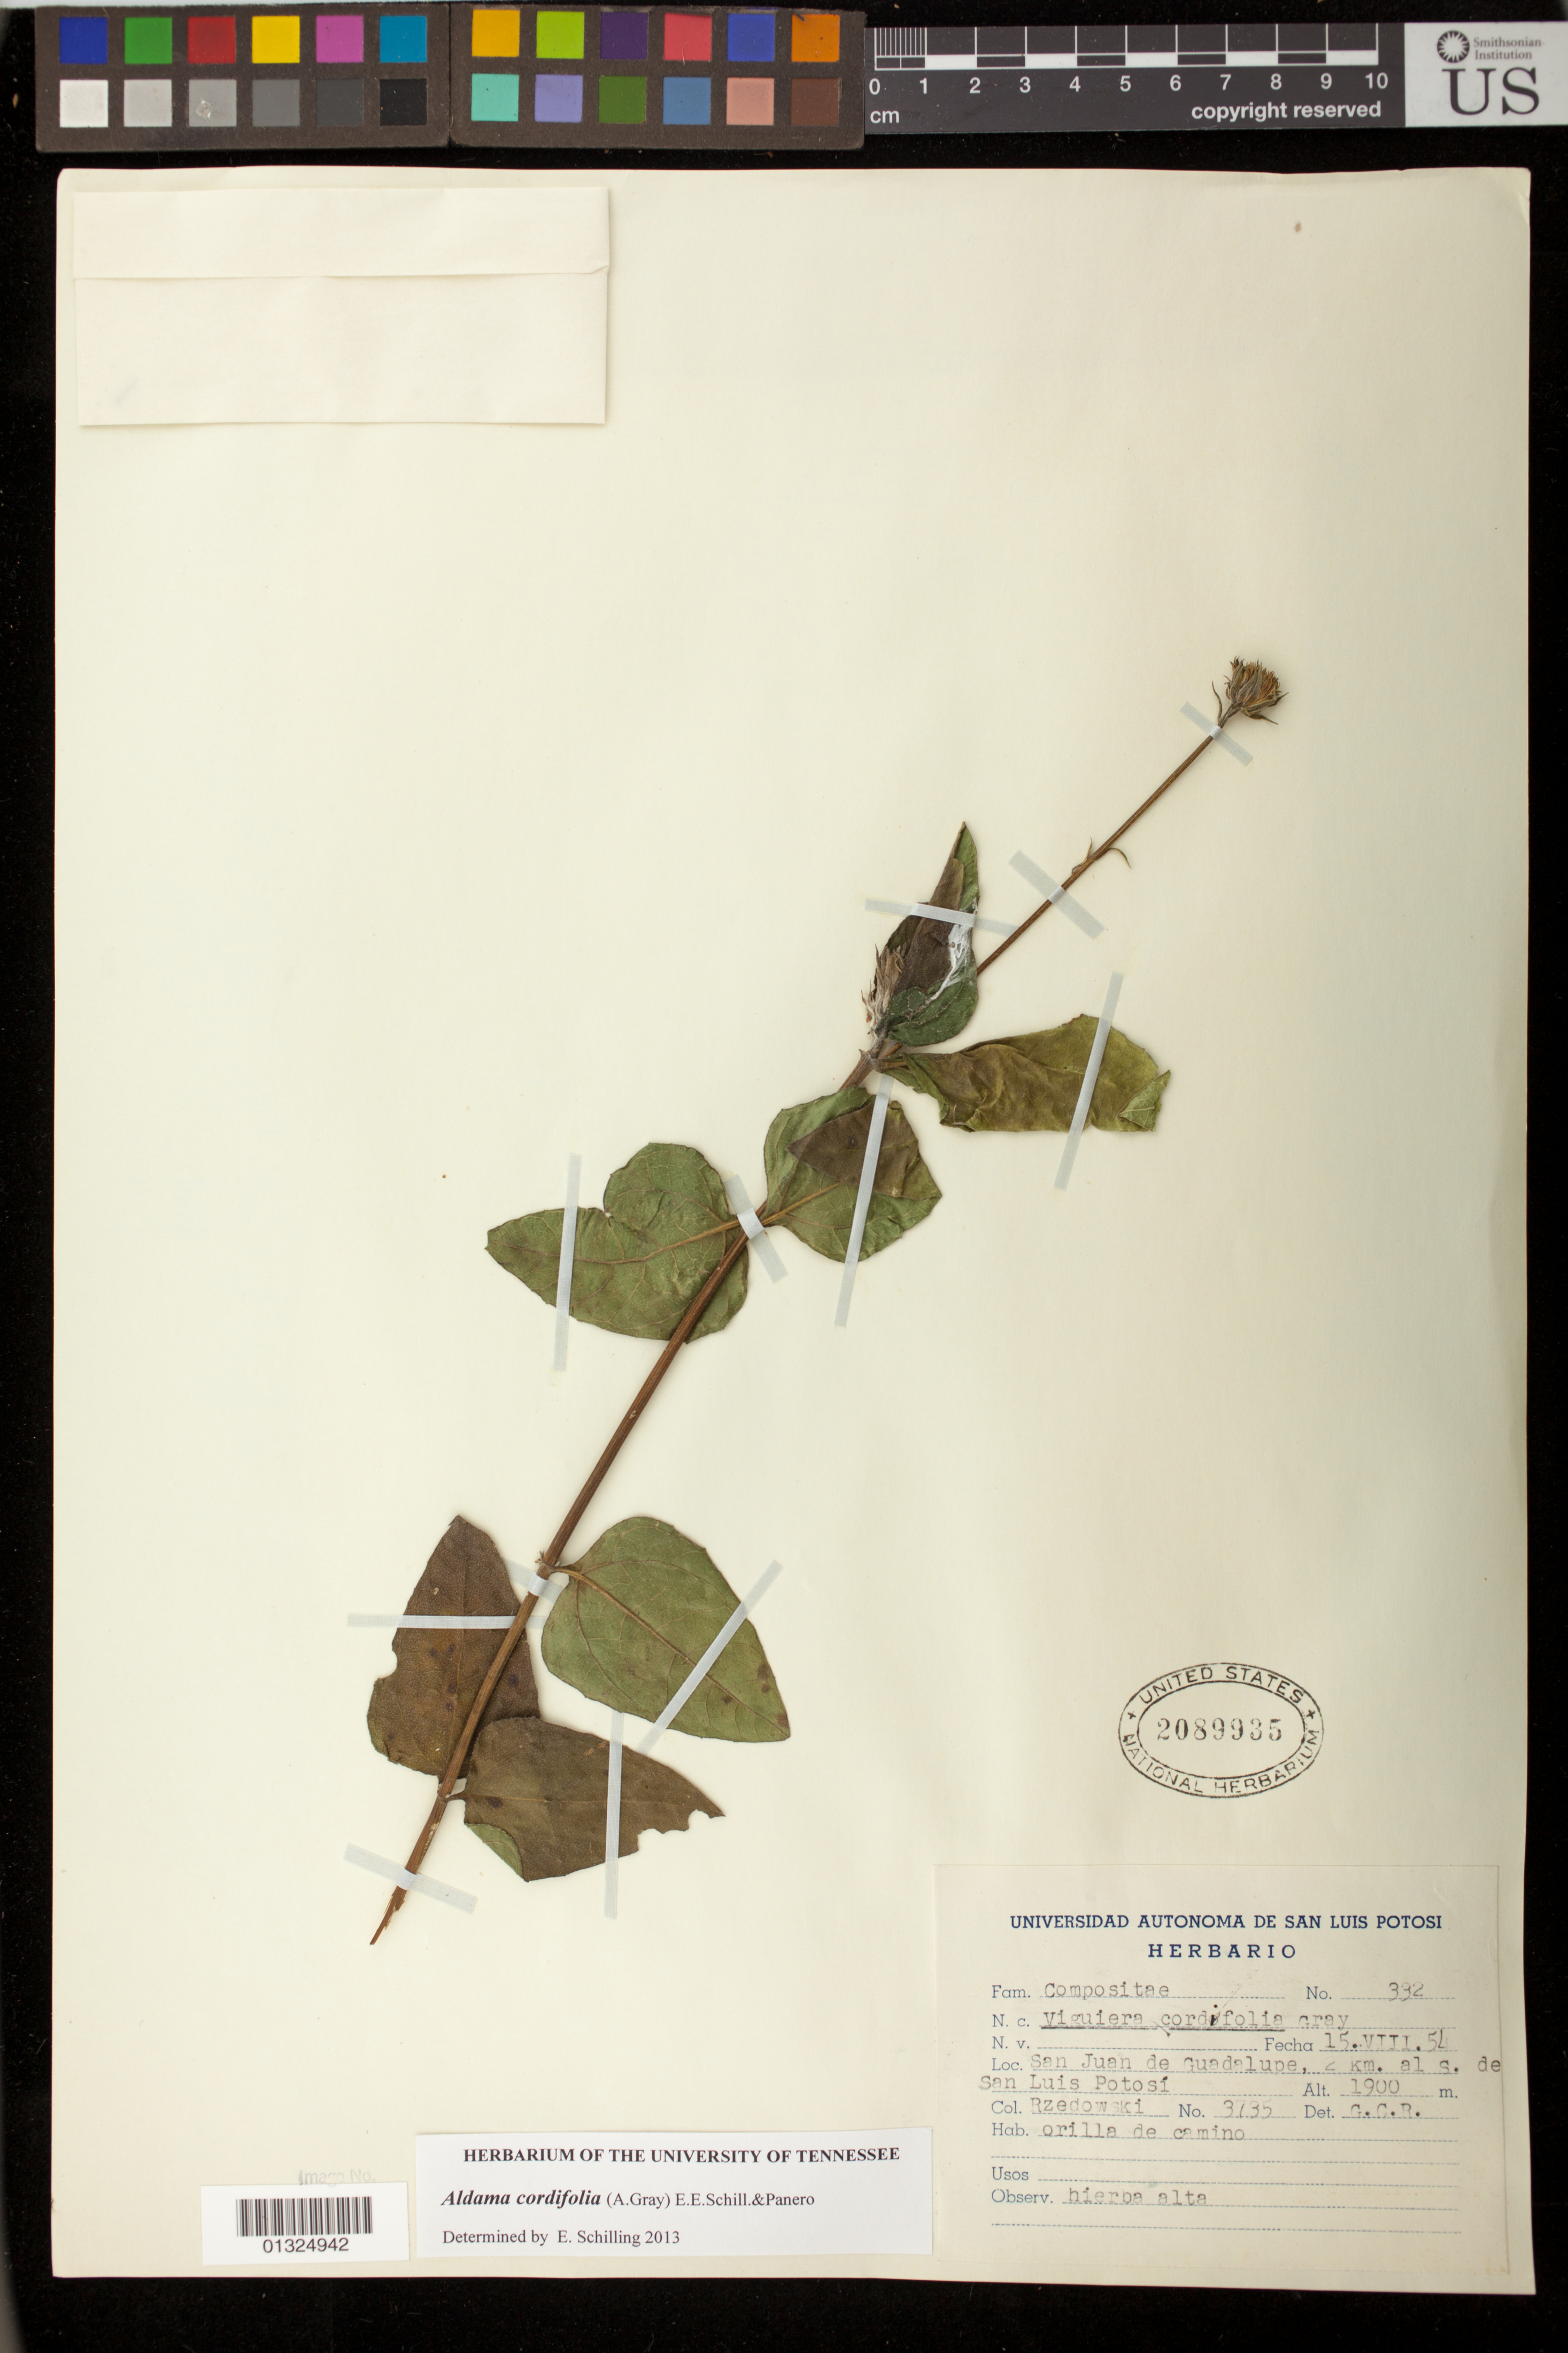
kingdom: Plantae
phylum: Tracheophyta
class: Magnoliopsida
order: Asterales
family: Asteraceae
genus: Aldama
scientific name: Aldama cordifolia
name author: (A. Gray) E.E. Schill. & Panero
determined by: Schilling, E. E.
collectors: J. Rzedowski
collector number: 3735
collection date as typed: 15 Aug 1954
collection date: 1954-08-15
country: Mexico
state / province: San Luis Potosi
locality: San Juan de Guadalupe, 2 km al S do San Luis Potosi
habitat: Orilla de camino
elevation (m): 579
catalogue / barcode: US 2089935